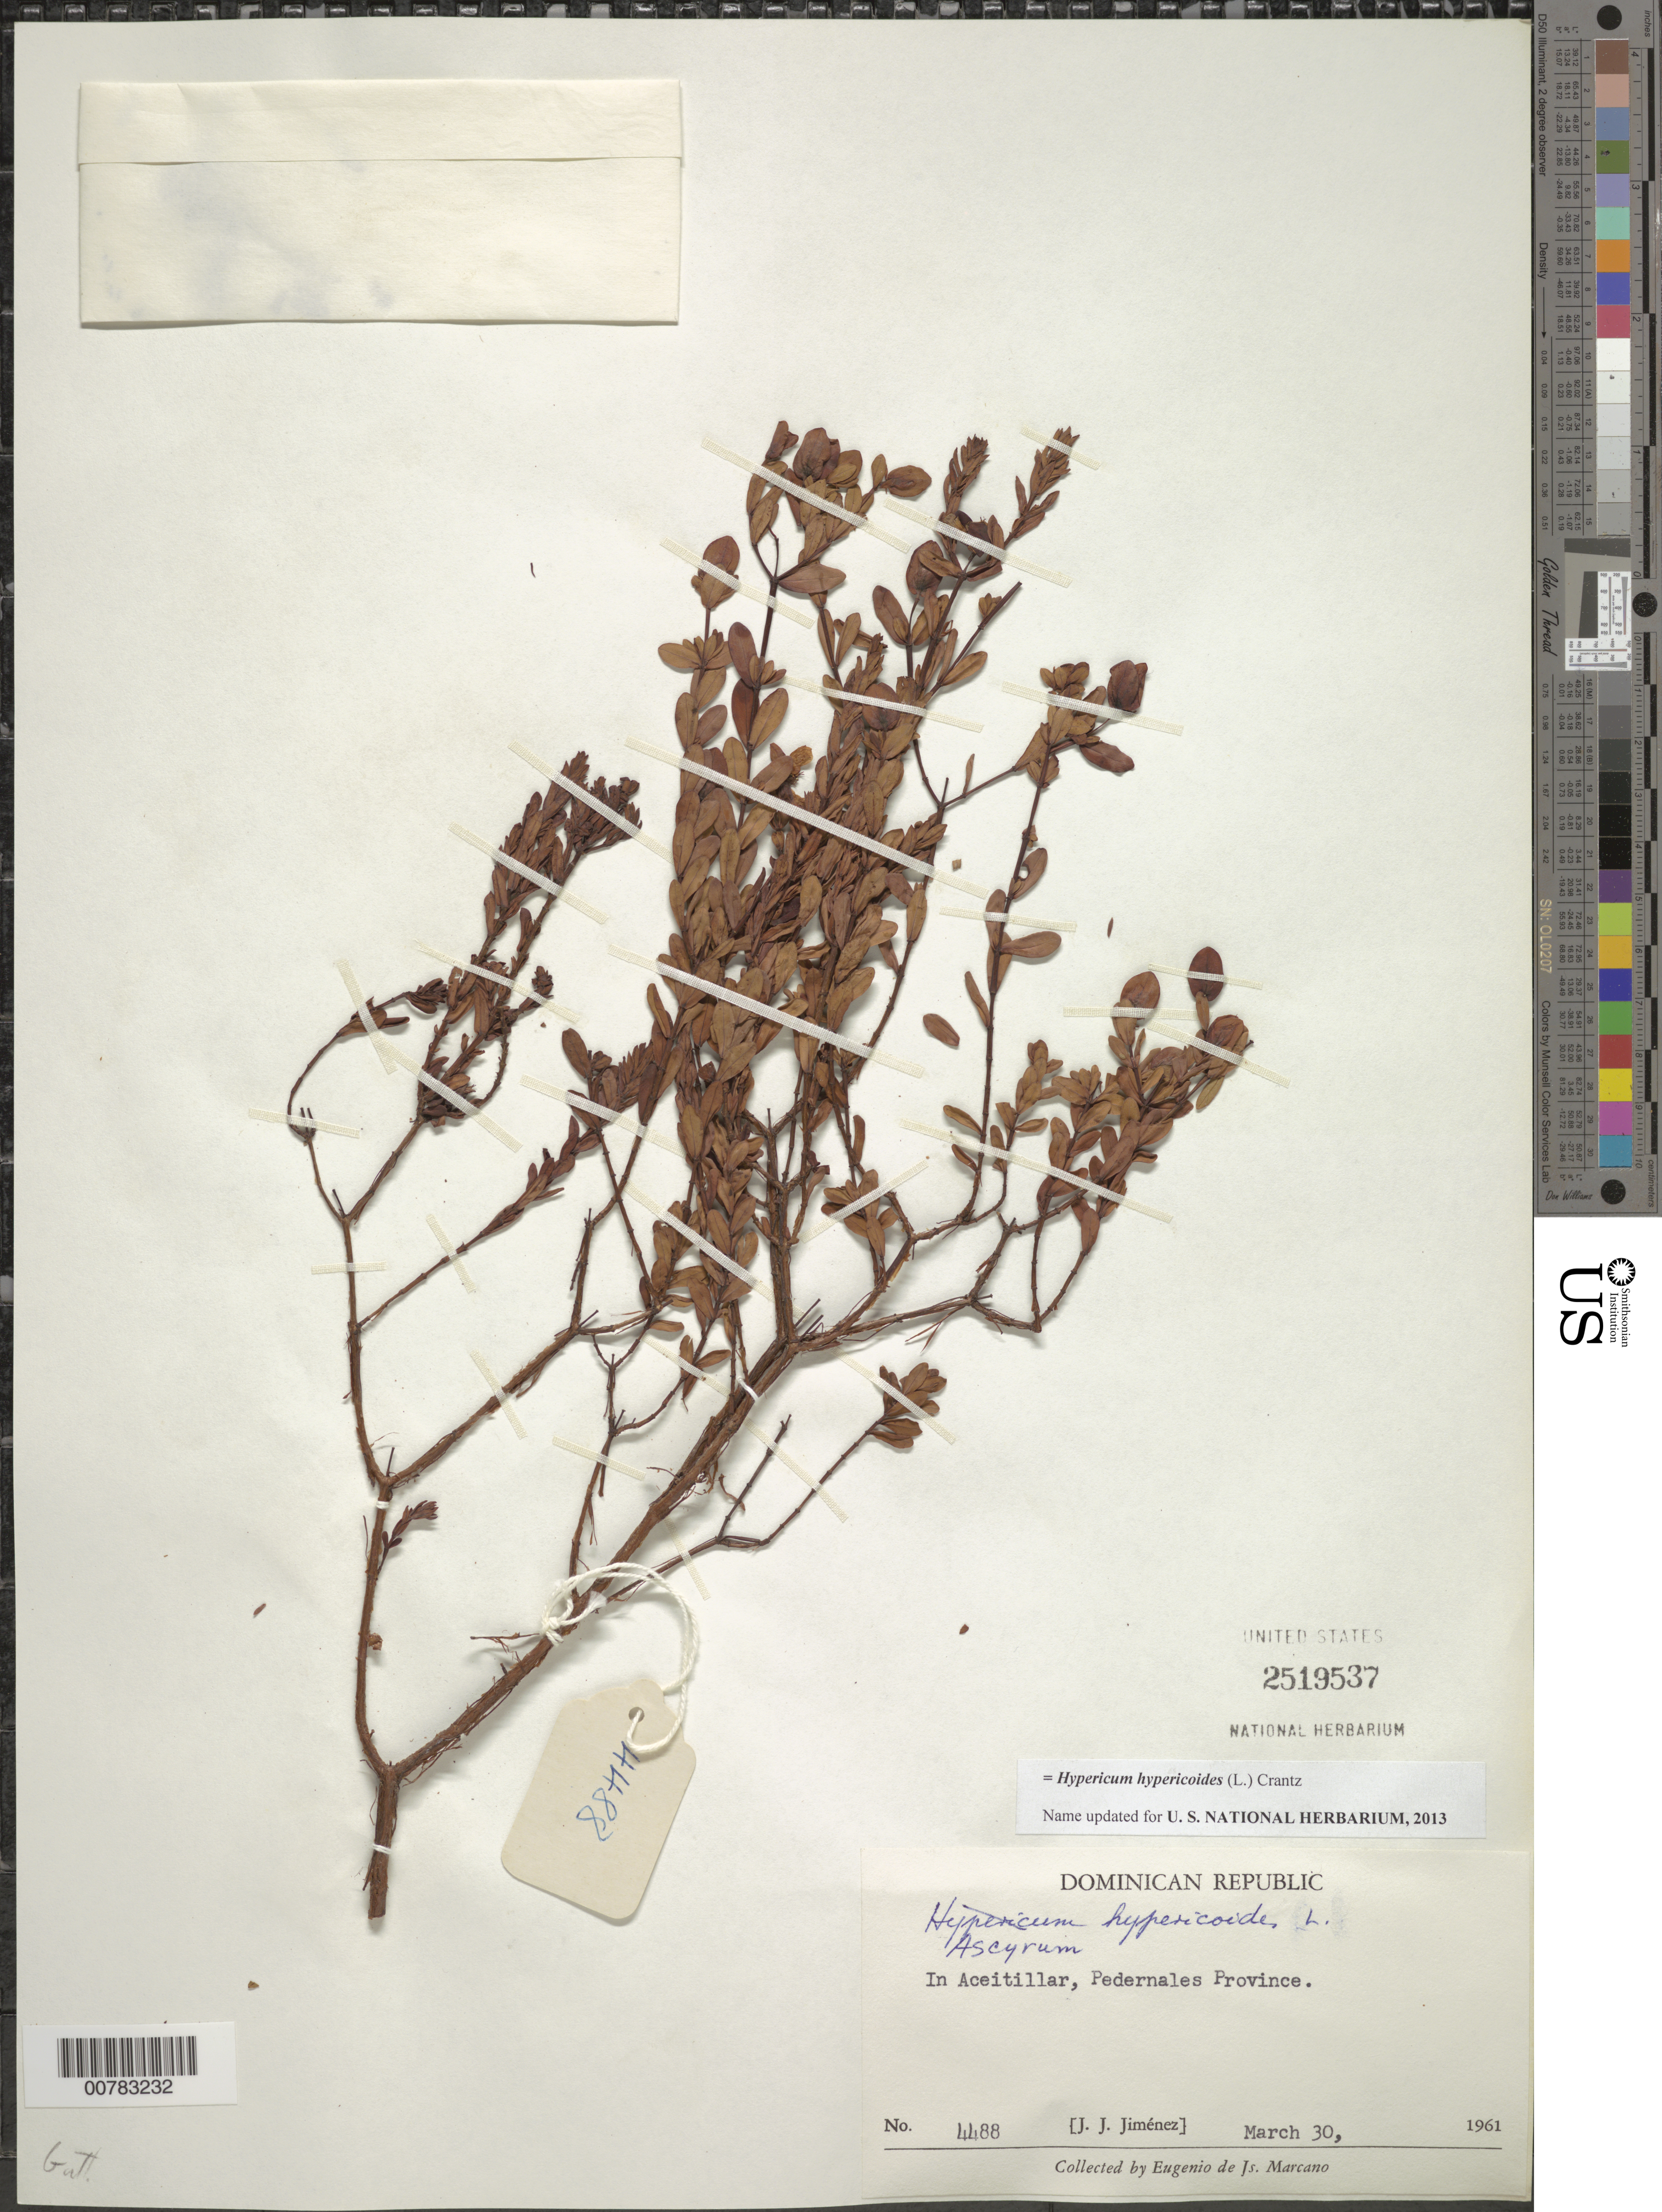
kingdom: Plantae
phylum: Tracheophyta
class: Magnoliopsida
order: Malpighiales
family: Hypericaceae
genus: Hypericum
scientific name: Hypericum hypericoides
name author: (L.) Crantz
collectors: E. J. Marcano F.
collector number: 4488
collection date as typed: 30 Mar 1961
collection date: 1961-03-30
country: Dominican Republic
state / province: Pedernales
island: Hispaniola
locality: In Aceitillar.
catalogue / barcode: US 2519537